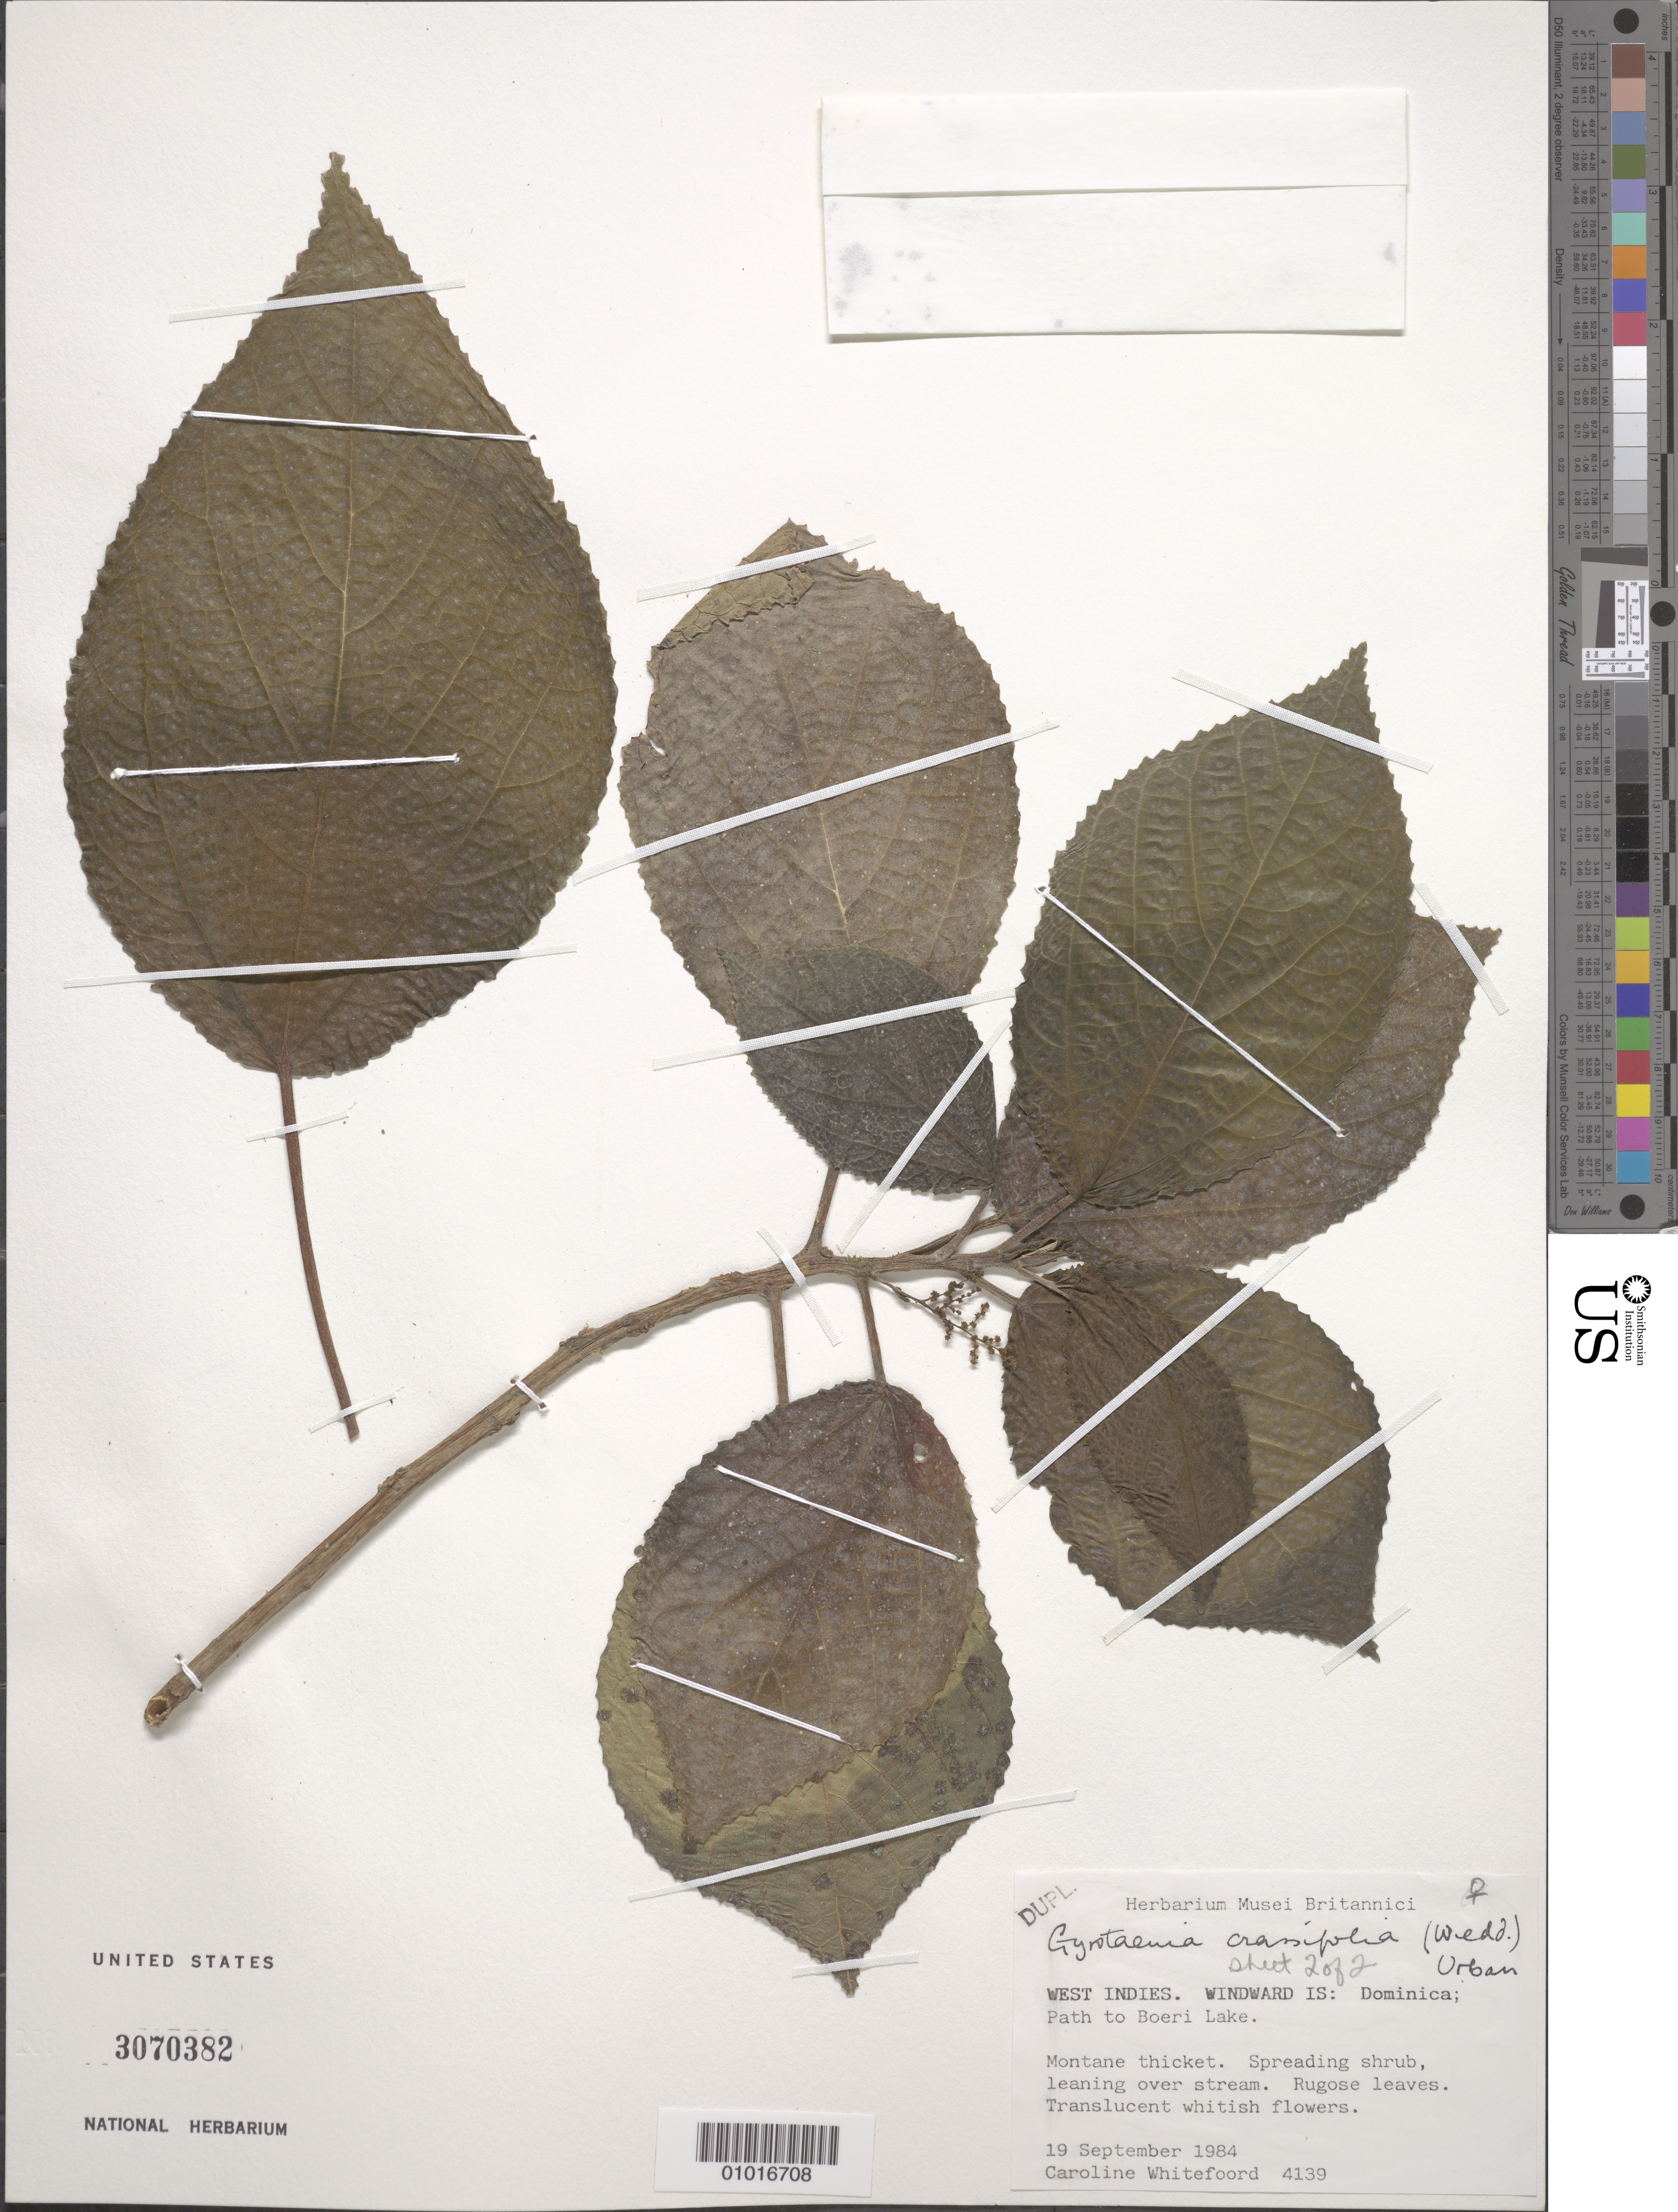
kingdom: Plantae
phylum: Tracheophyta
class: Magnoliopsida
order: Rosales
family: Urticaceae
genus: Gyrotaenia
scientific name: Gyrotaenia crassifolia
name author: Urb.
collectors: C. Whitefoord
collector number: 4139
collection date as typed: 19 Sep 1984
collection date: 1984-09-19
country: Dominica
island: Dominica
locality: Path to Boeri Lake.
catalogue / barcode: US 3070382